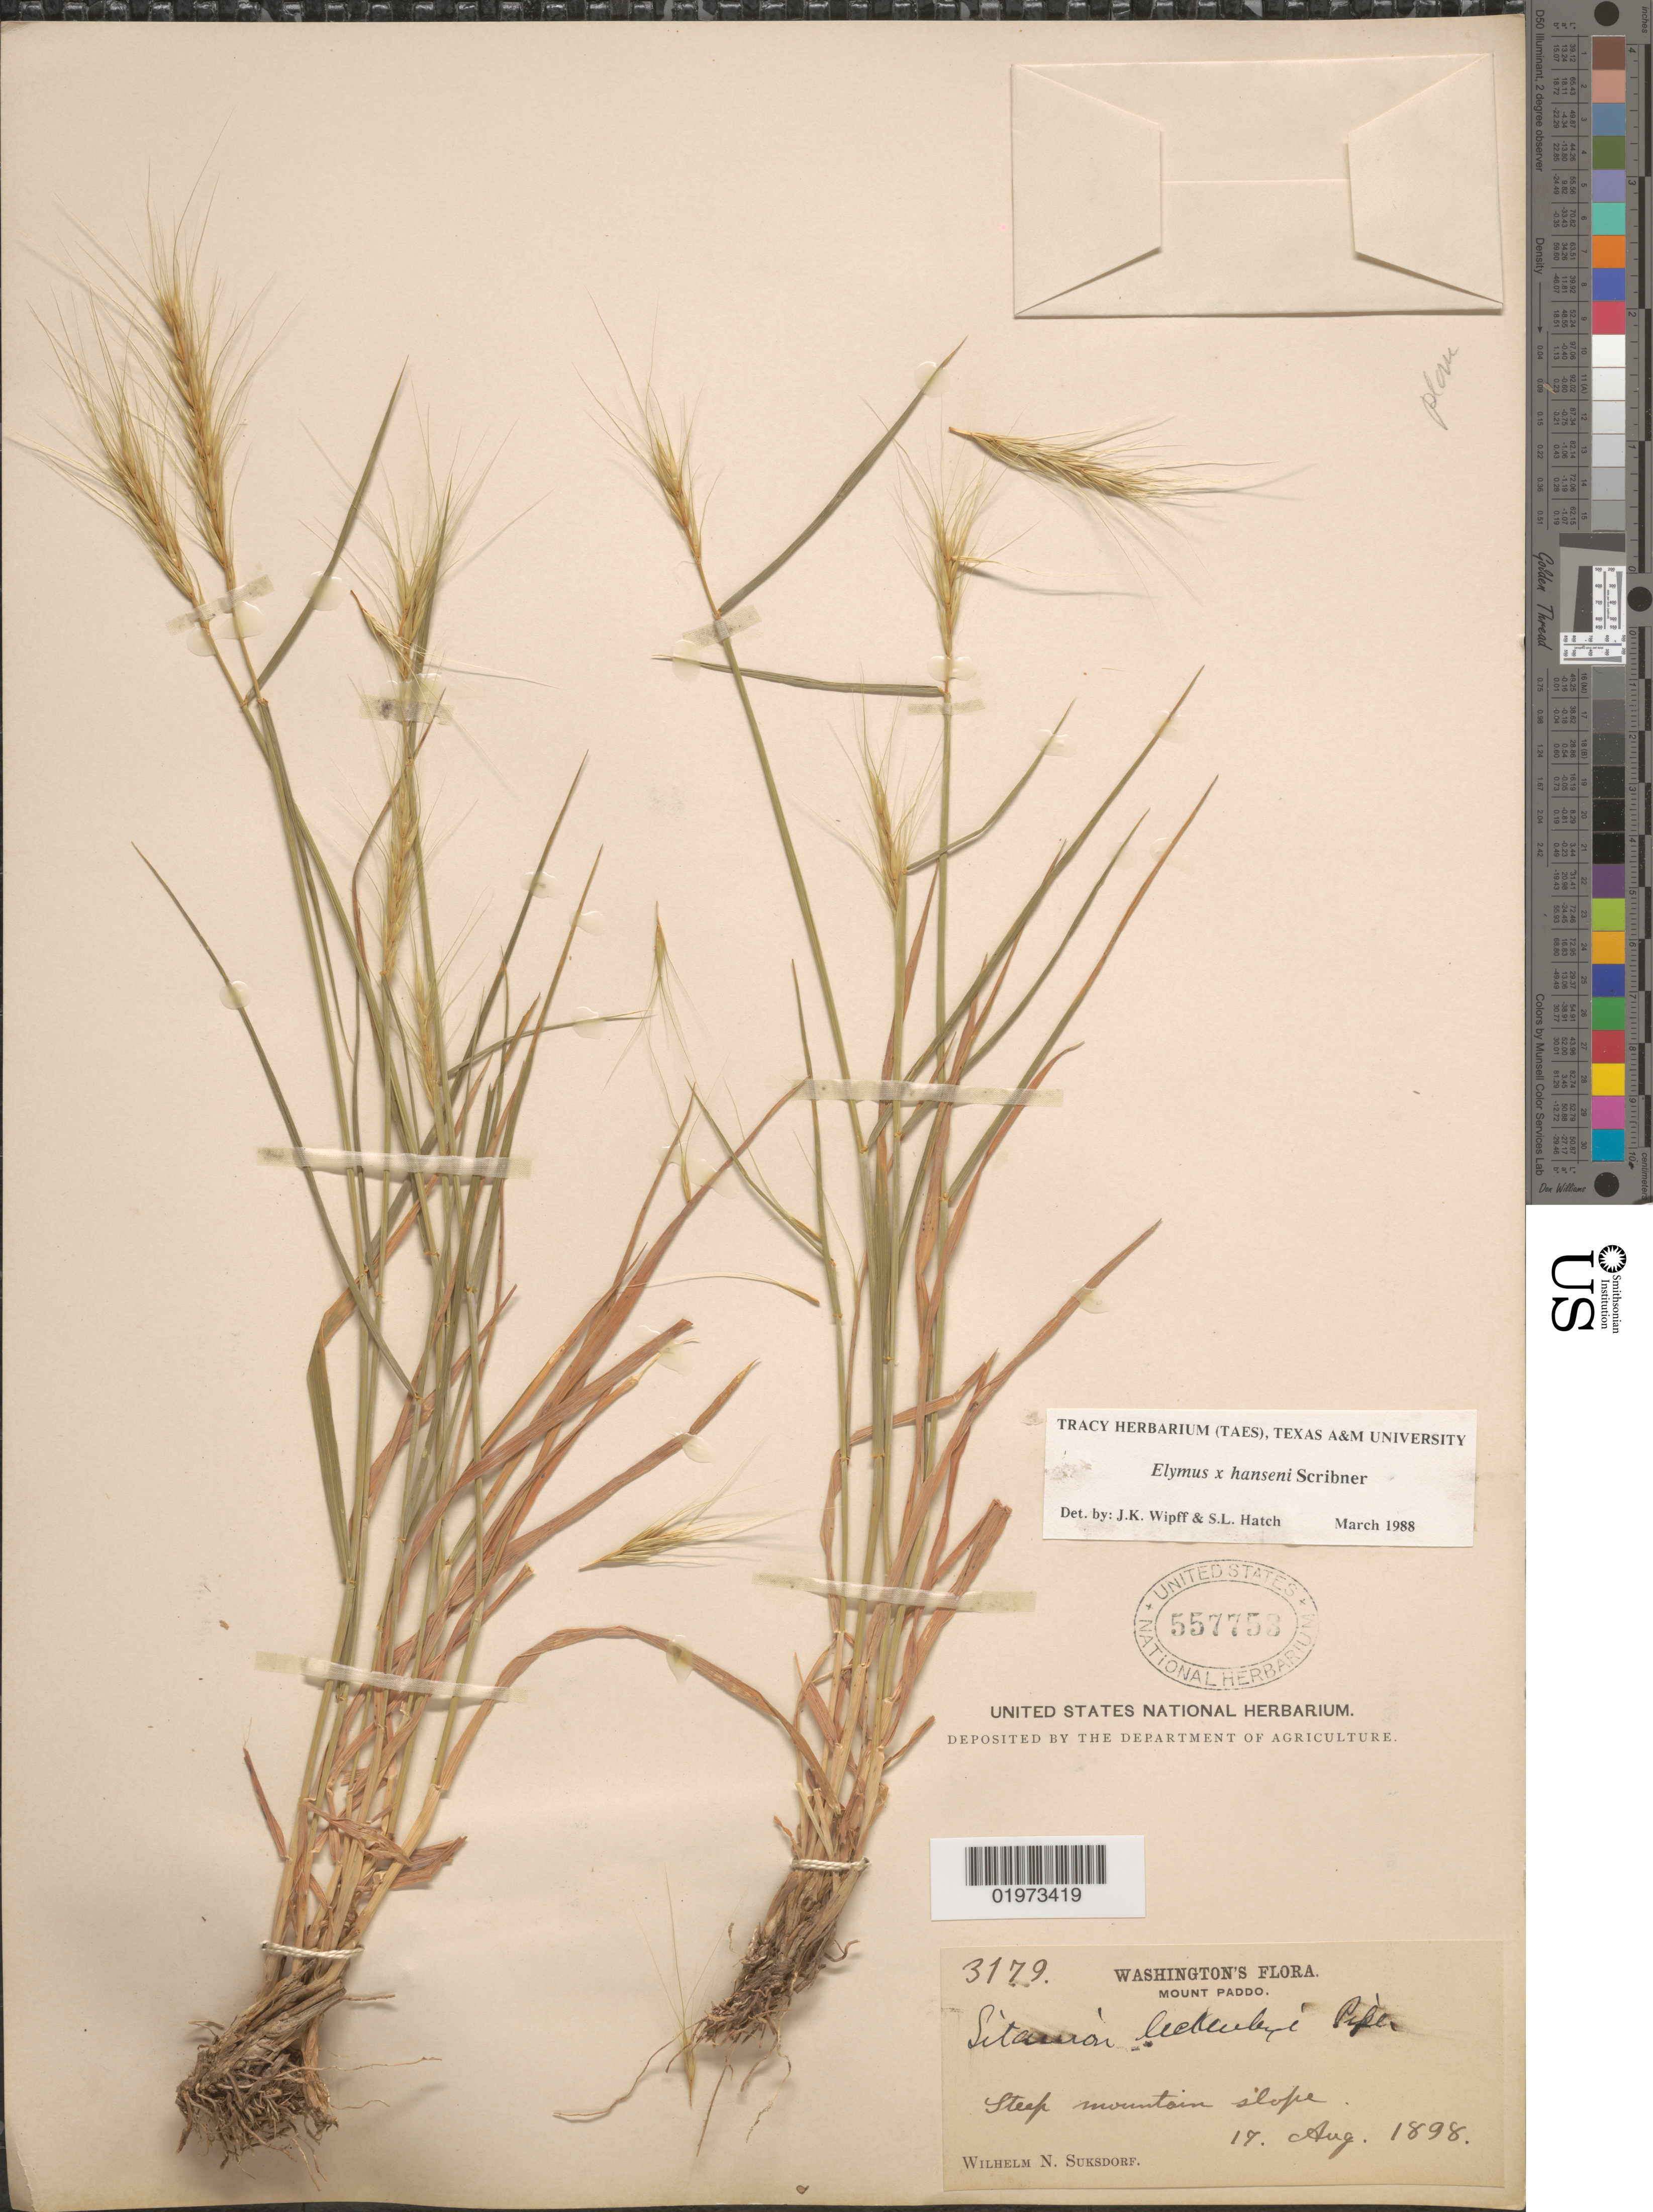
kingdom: Plantae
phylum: Tracheophyta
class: Liliopsida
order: Poales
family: Poaceae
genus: Elymus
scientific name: Elymus x hansenii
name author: Scribn.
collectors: W. N. Suksdorf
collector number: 3179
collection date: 1898-08-17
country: United States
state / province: Washington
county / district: Skamania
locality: Mount Paddo. Steep mountain slope.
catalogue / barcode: US 557753